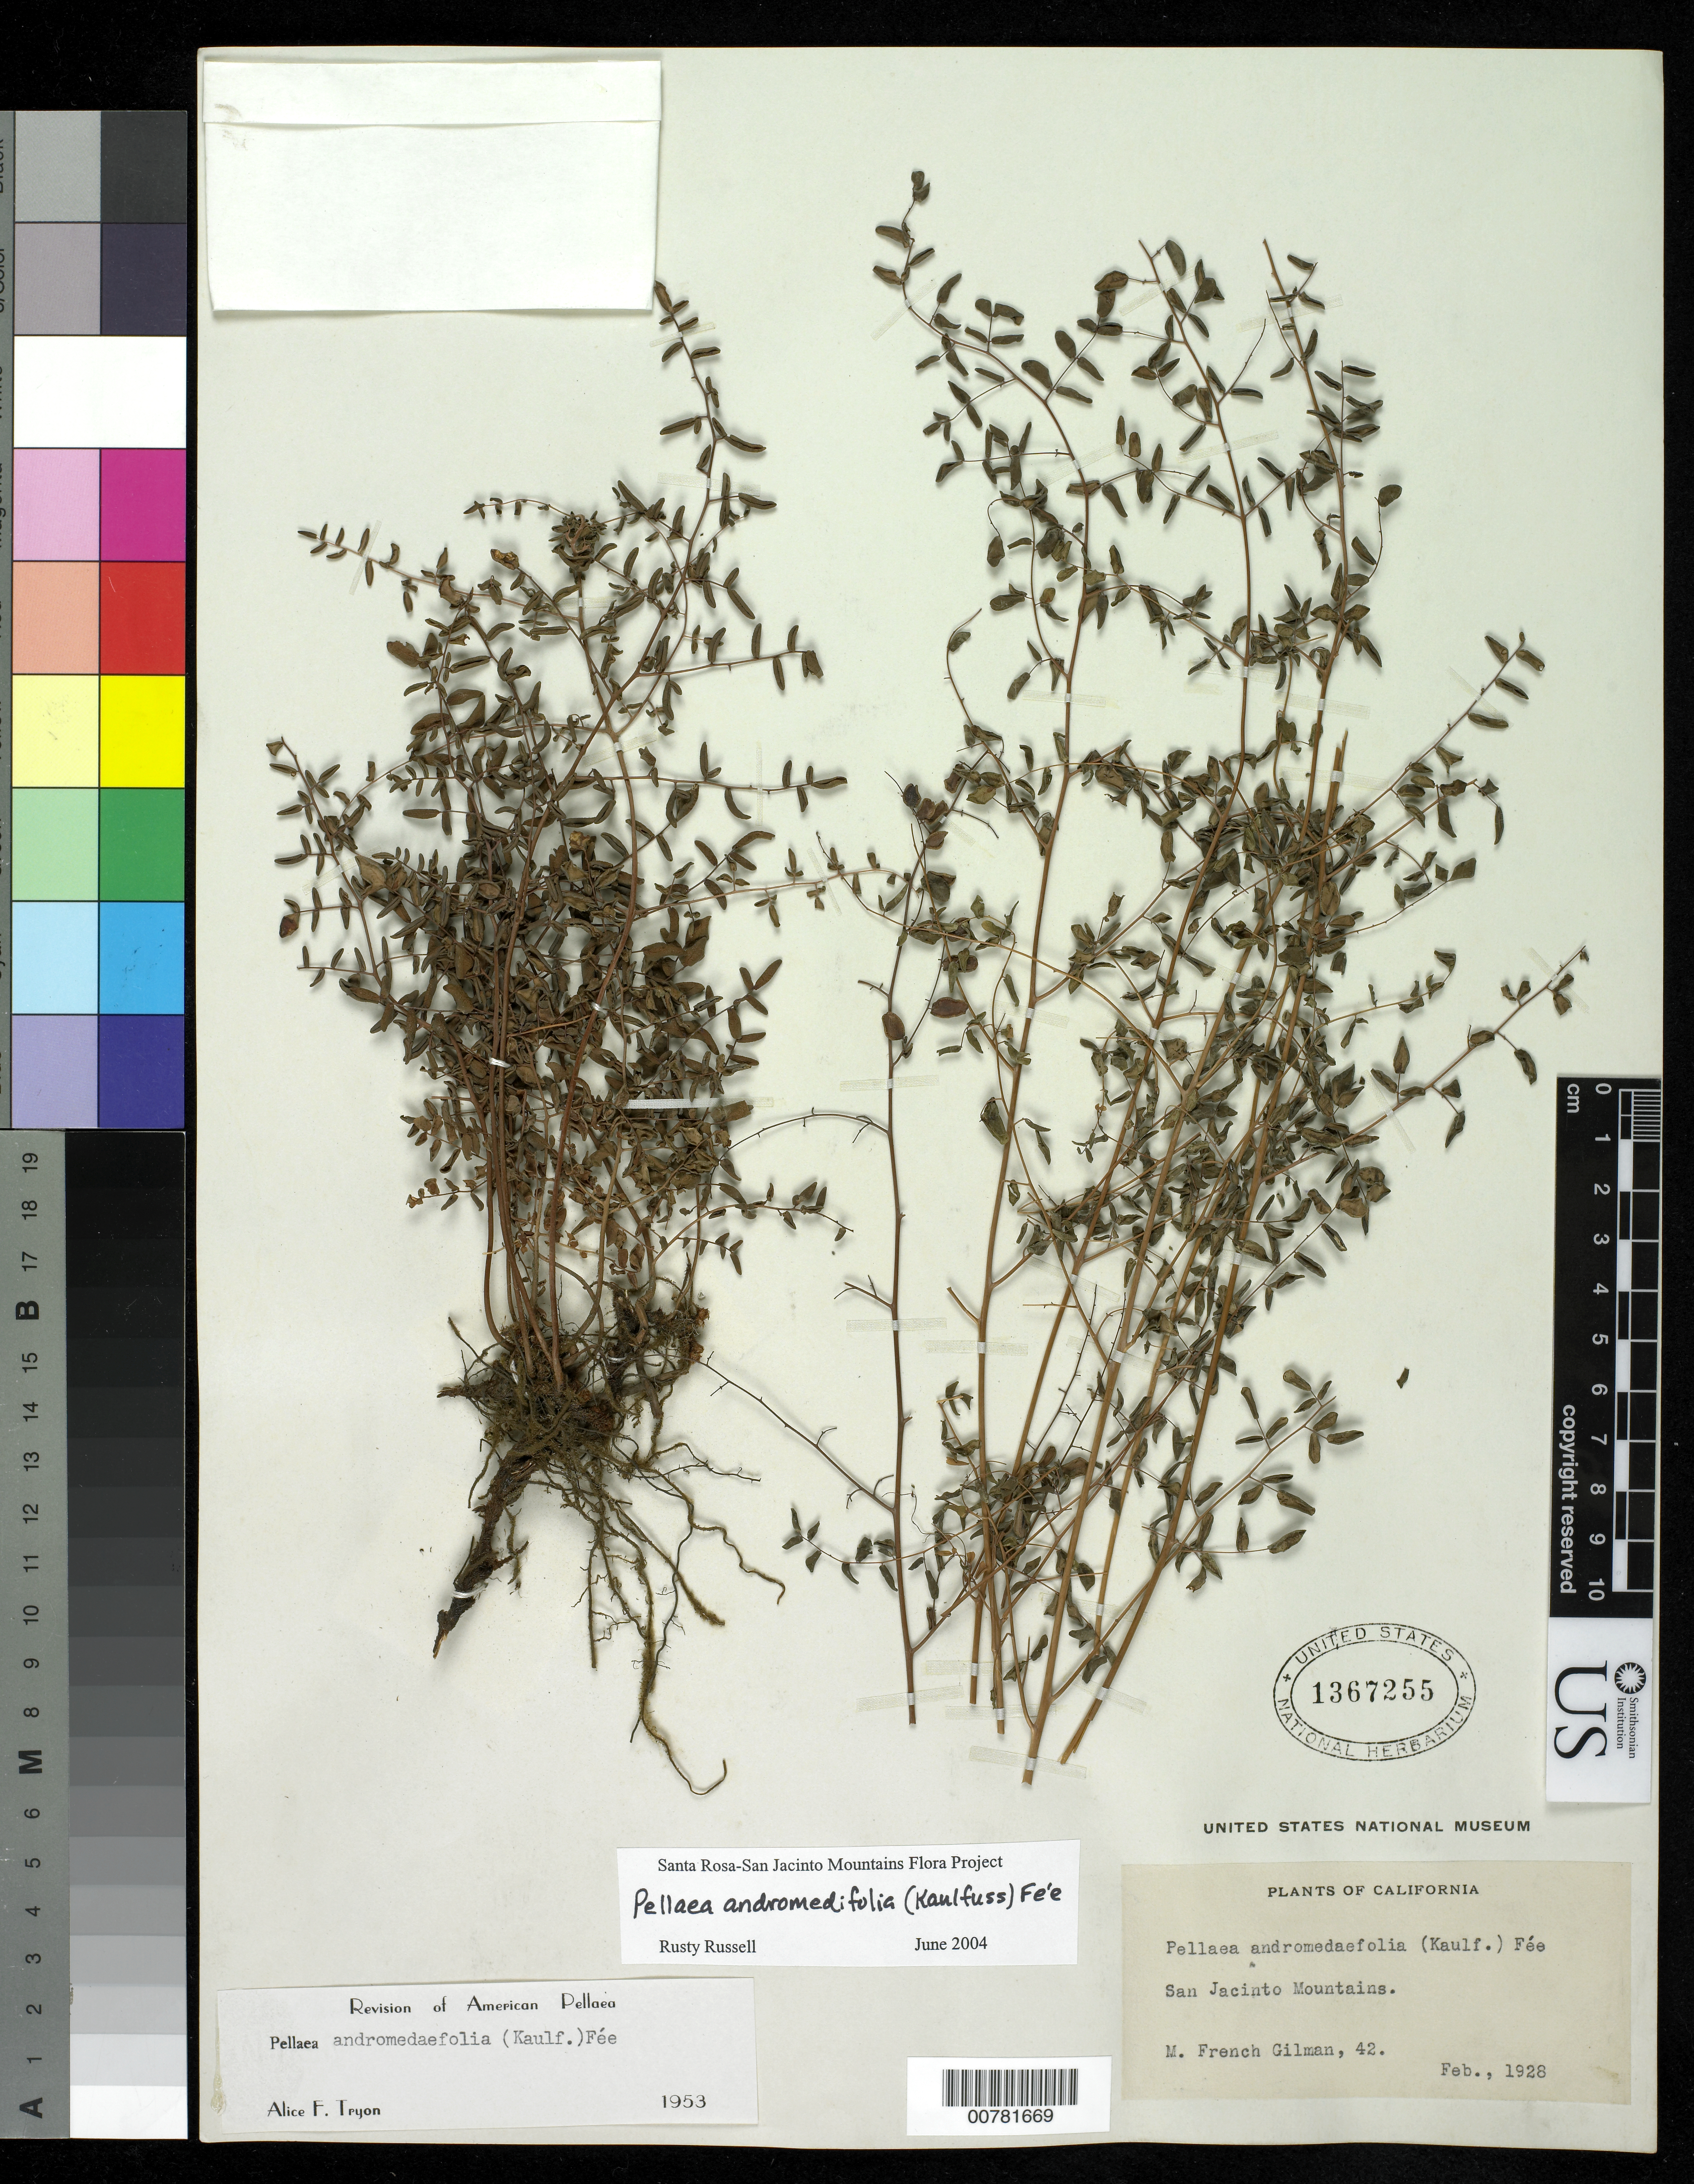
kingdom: Plantae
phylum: Tracheophyta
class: Polypodiopsida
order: Polypodiales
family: Pteridaceae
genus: Pellaea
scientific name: Pellaea andromedifolia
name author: (Kaulf.) Fée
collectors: M. F. Gilman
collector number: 42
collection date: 1928-02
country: United States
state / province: California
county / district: Riverside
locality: San Jacinto Mountains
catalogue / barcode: US 1367255